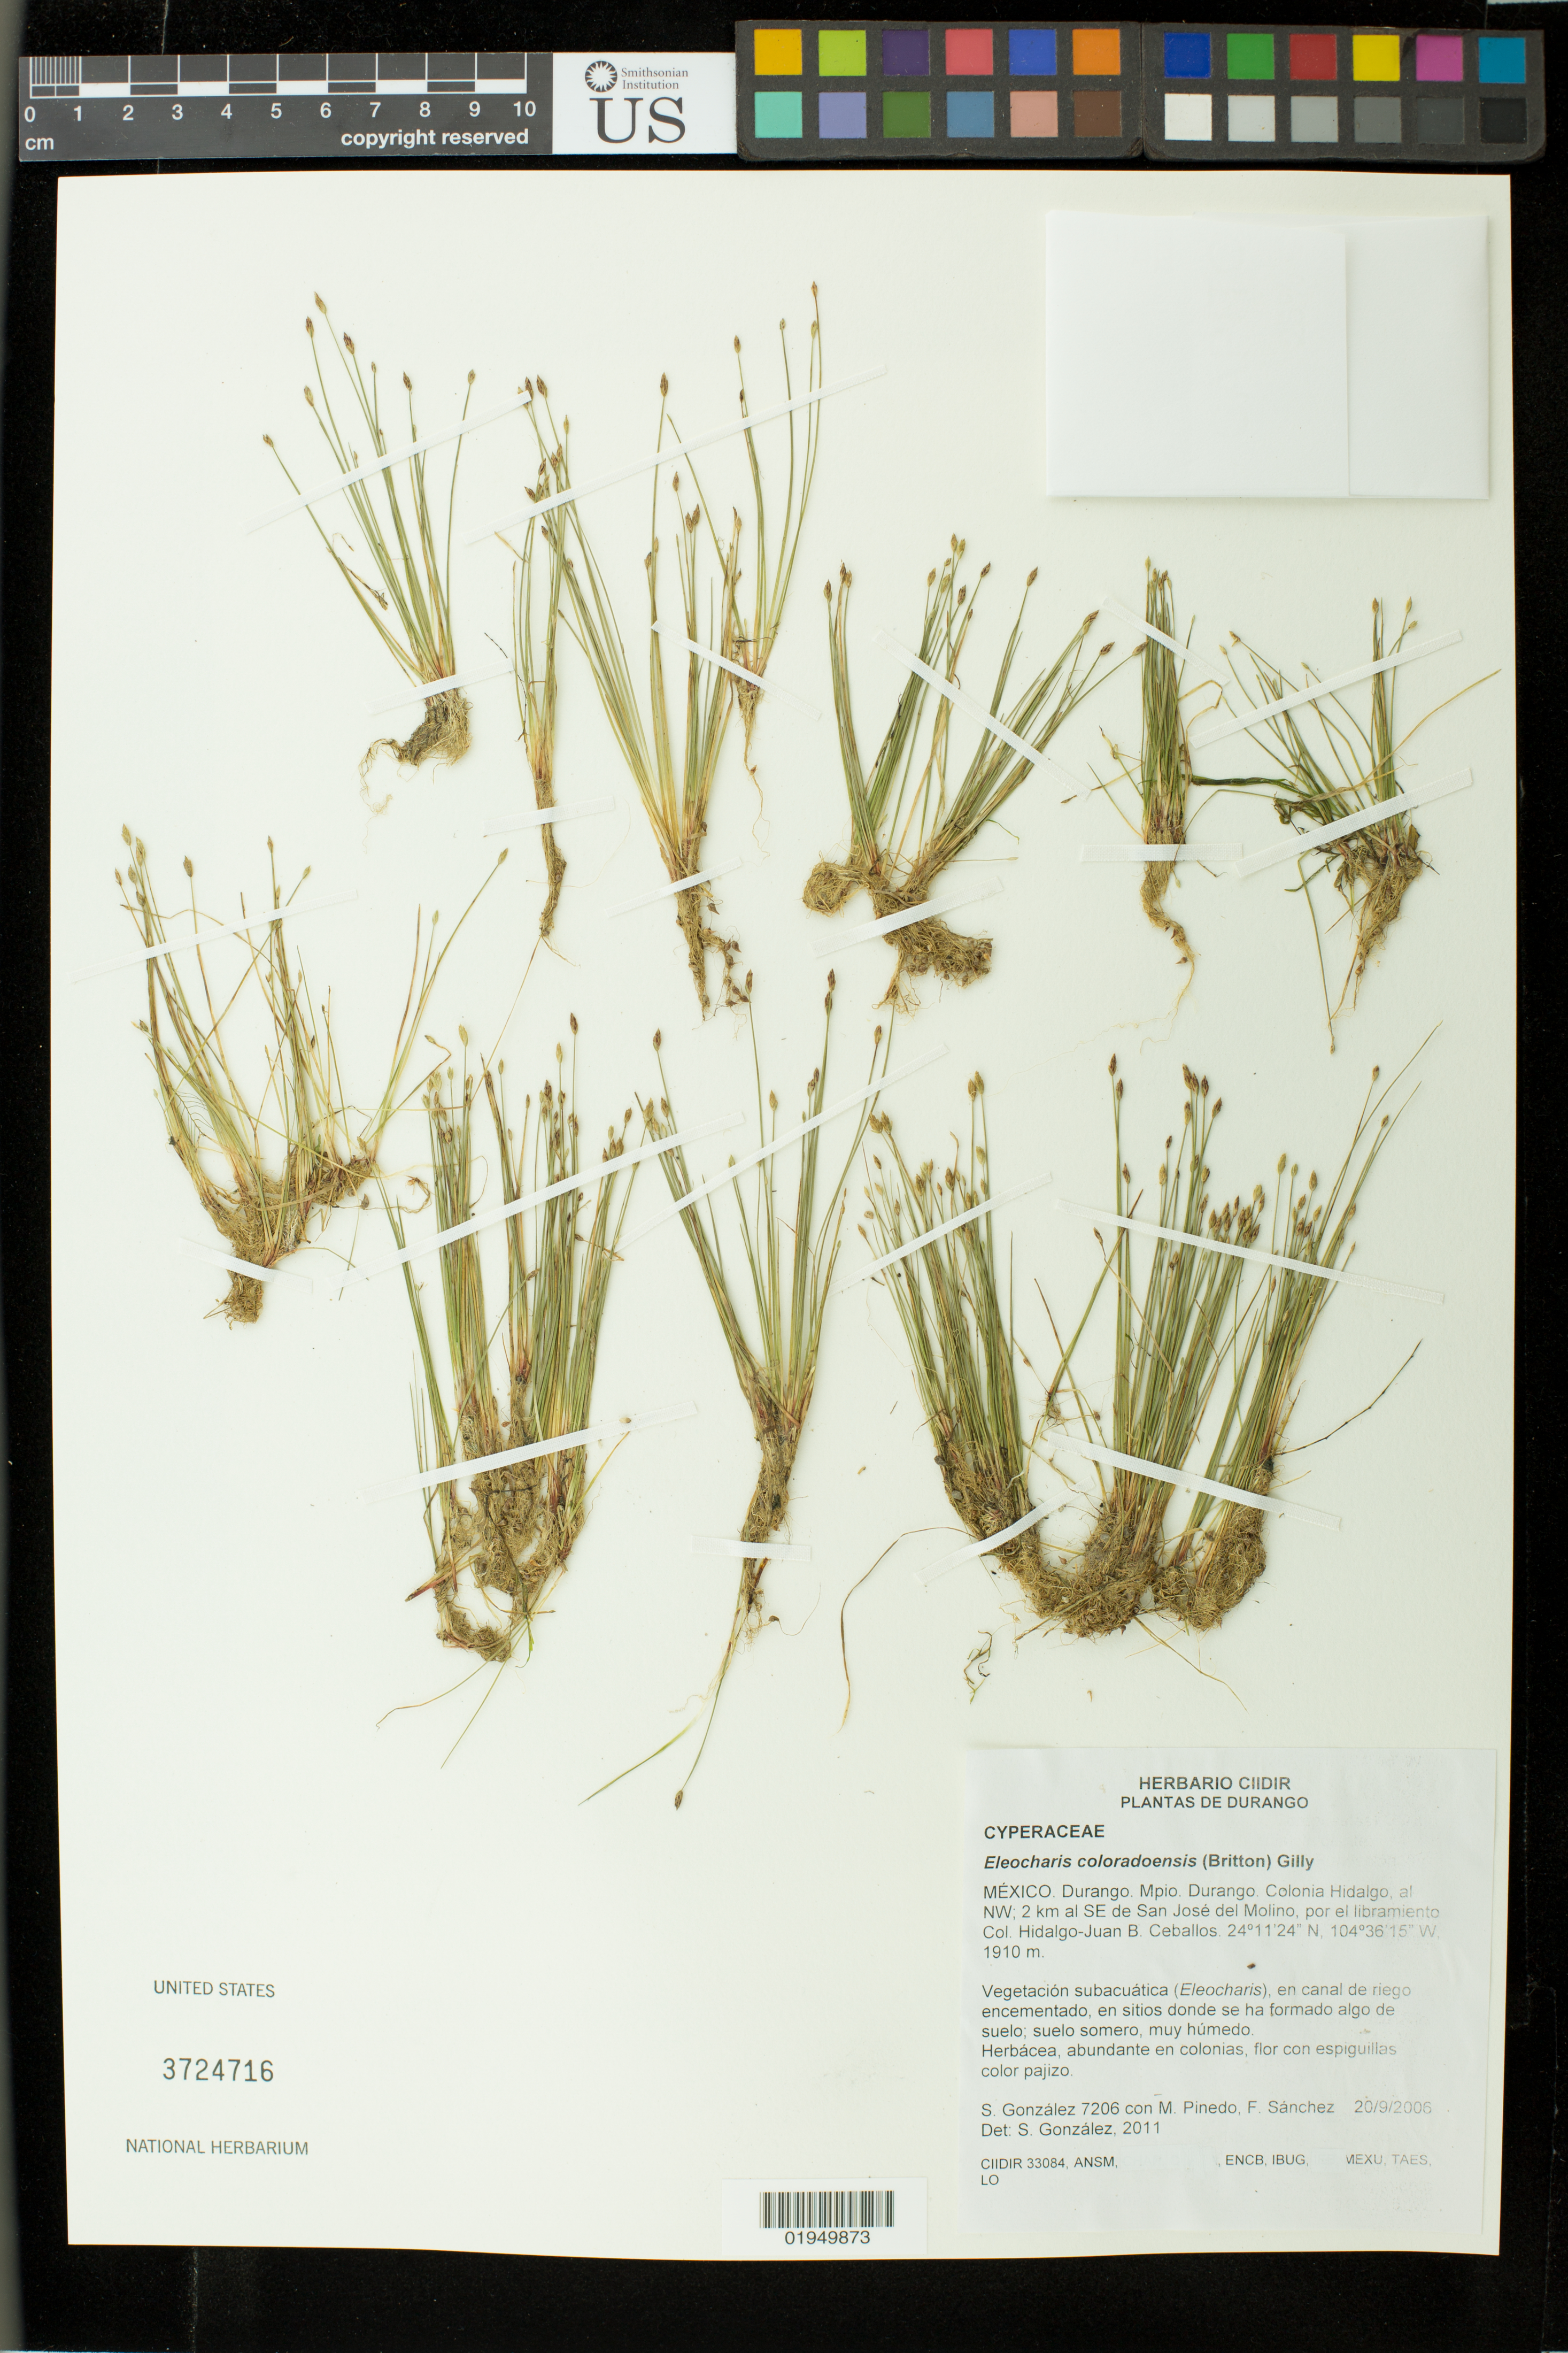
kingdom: Plantae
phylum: Tracheophyta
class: Liliopsida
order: Poales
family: Cyperaceae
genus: Eleocharis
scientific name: Eleocharis coloradoensis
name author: (Britton) Gilly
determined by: González, S.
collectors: S. González, M. Pinedo & F. Sanchez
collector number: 7206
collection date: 2006-09-20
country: Mexico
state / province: Durango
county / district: Durango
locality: Colonia Hidalgo, al NW; 2 km al SE de San Jose del Molino, por el libramiento.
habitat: Vegetacion subacuatica, en canal de riego encementado, en sitios donde se ha formado algo de suelo; suelo somero, muy humedo.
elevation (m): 1910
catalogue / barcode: US 3724716